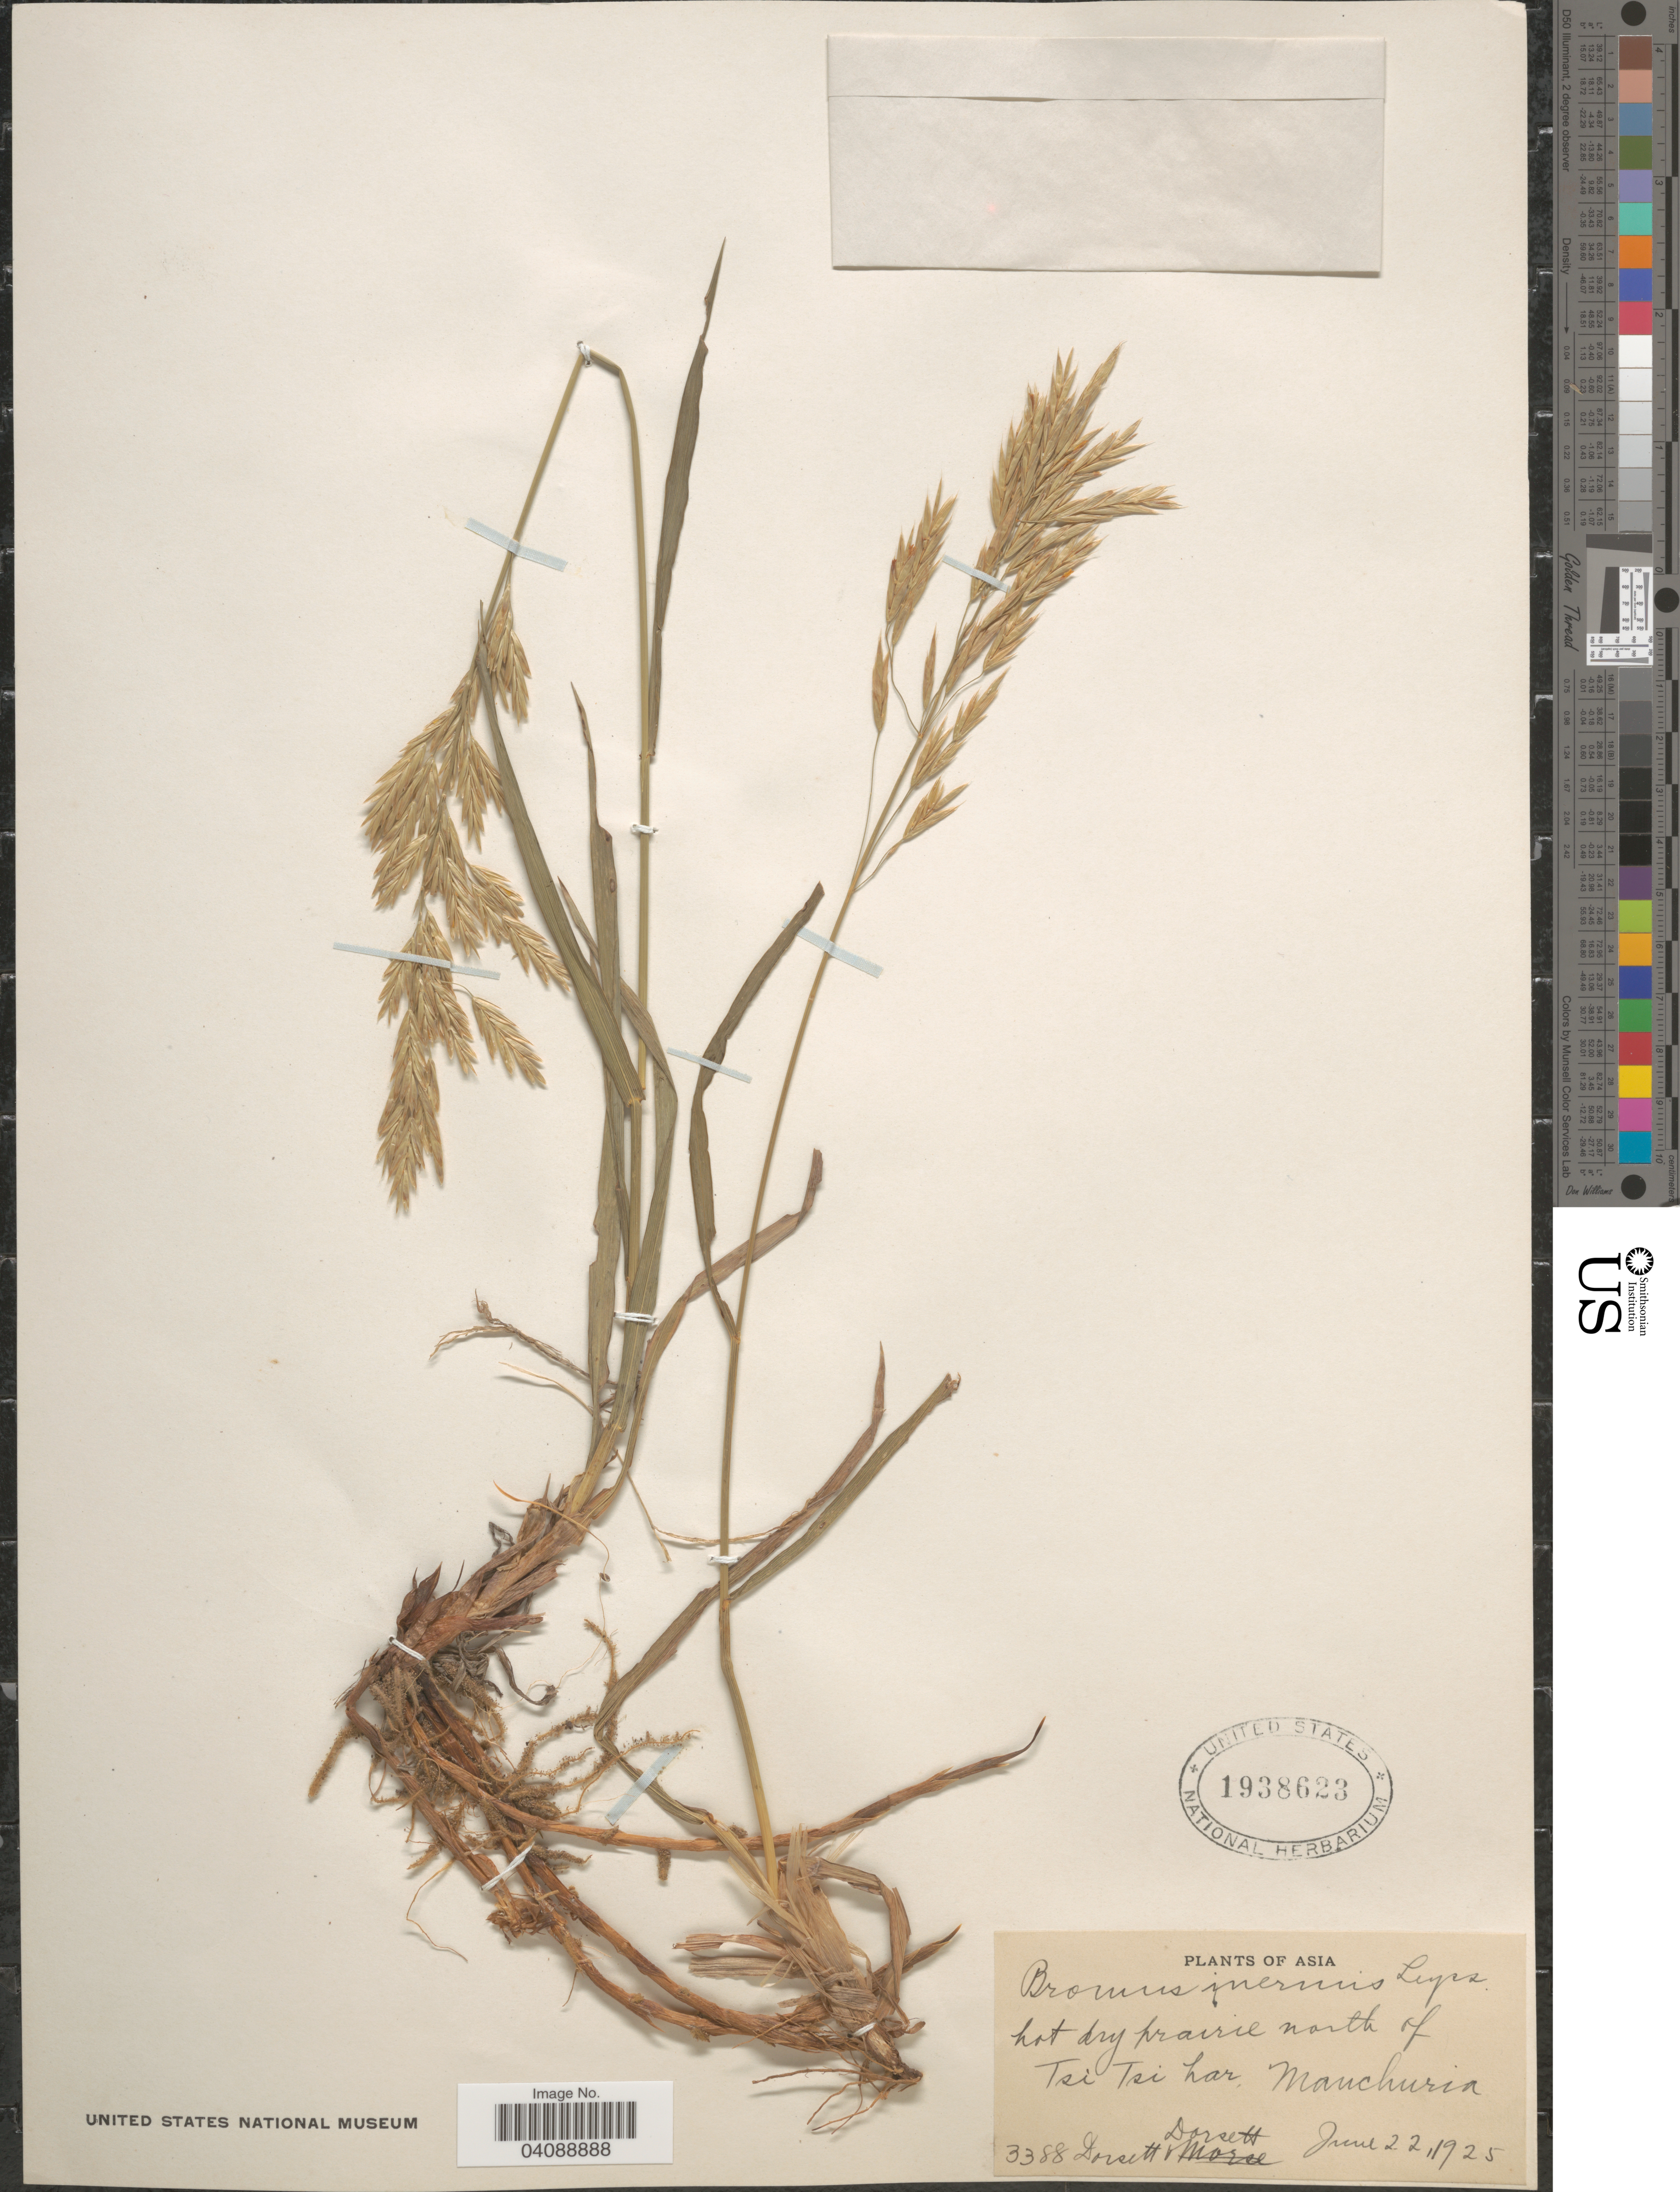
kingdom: Plantae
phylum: Tracheophyta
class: Liliopsida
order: Poales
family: Poaceae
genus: Bromus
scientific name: Bromus inermis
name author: Leyss.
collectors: -- Dorsett & Dorsett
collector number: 3388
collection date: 1925-06-22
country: China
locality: Asia. Hot dry prairie north of Tsi Tsi har, Manchuria.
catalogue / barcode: US 1938623